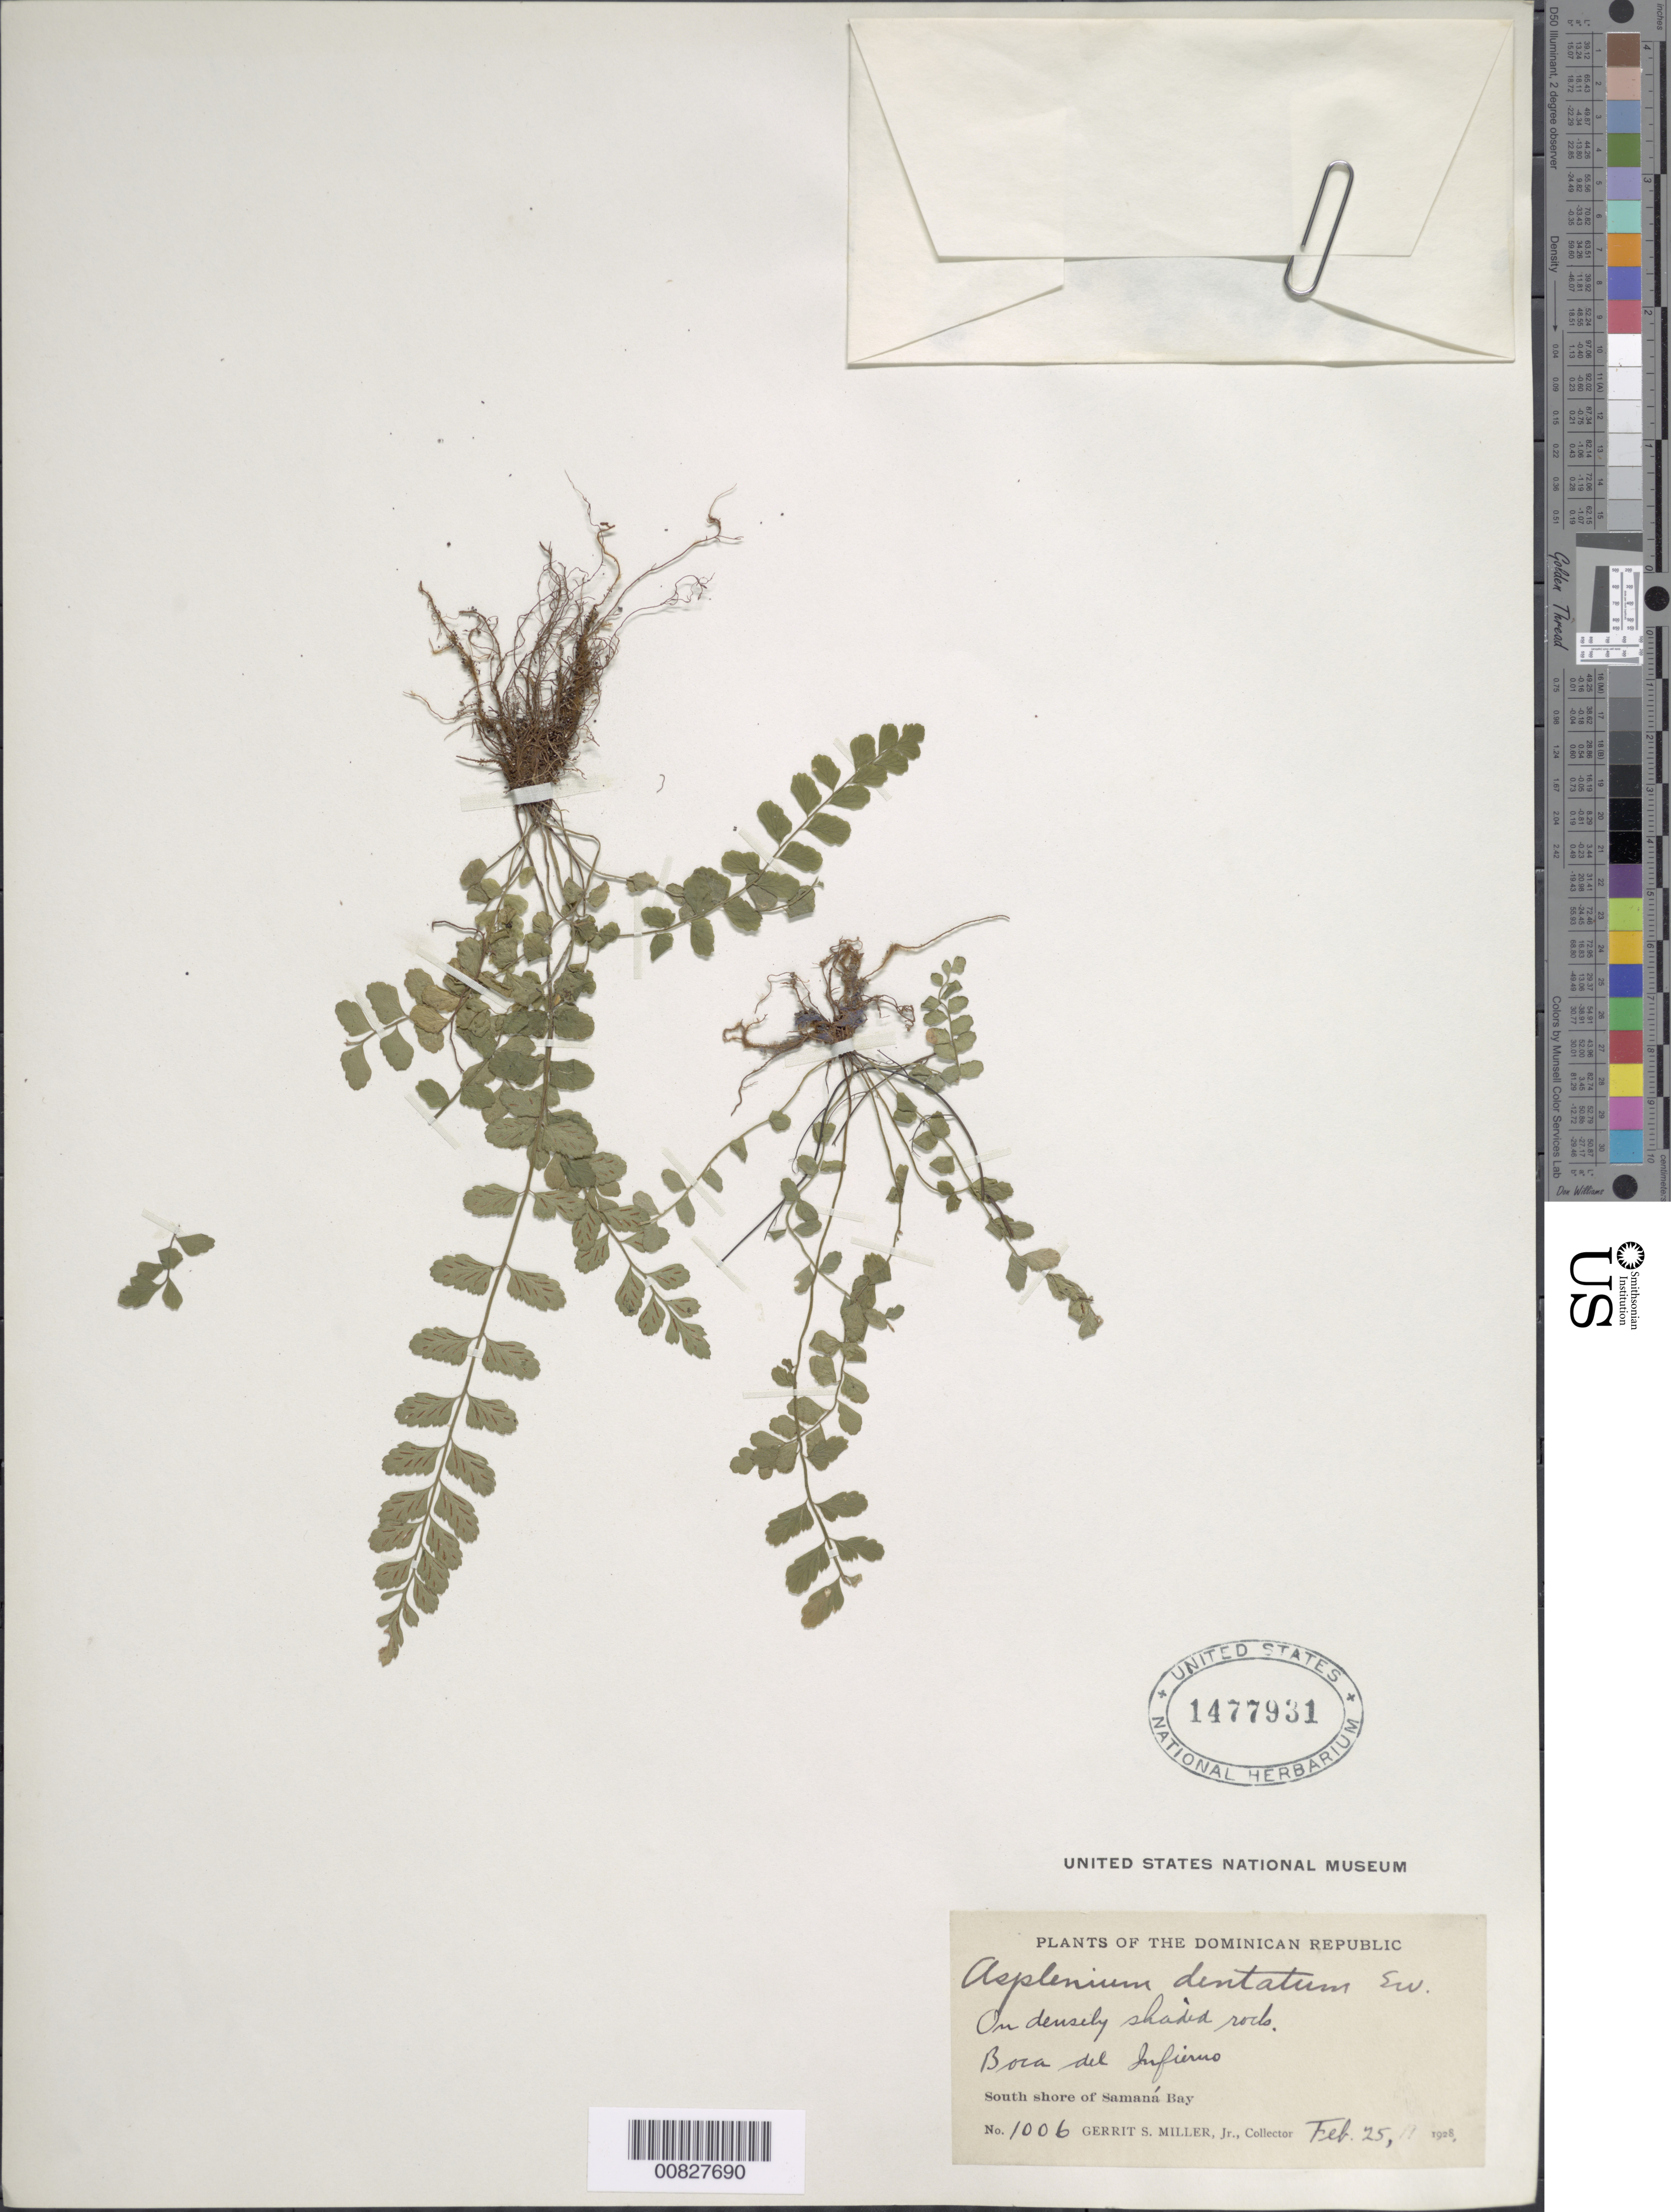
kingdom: Plantae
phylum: Tracheophyta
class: Polypodiopsida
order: Polypodiales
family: Aspleniaceae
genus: Asplenium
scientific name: Asplenium trichomanes-dentatum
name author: L.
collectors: G. S. Miller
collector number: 1006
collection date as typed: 25 Feb 1928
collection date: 1928-02-25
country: Dominican Republic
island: Hispaniola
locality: Samaná Bay, S shore; Boca del Infierno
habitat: Densely shaded rocks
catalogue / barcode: US 1477931